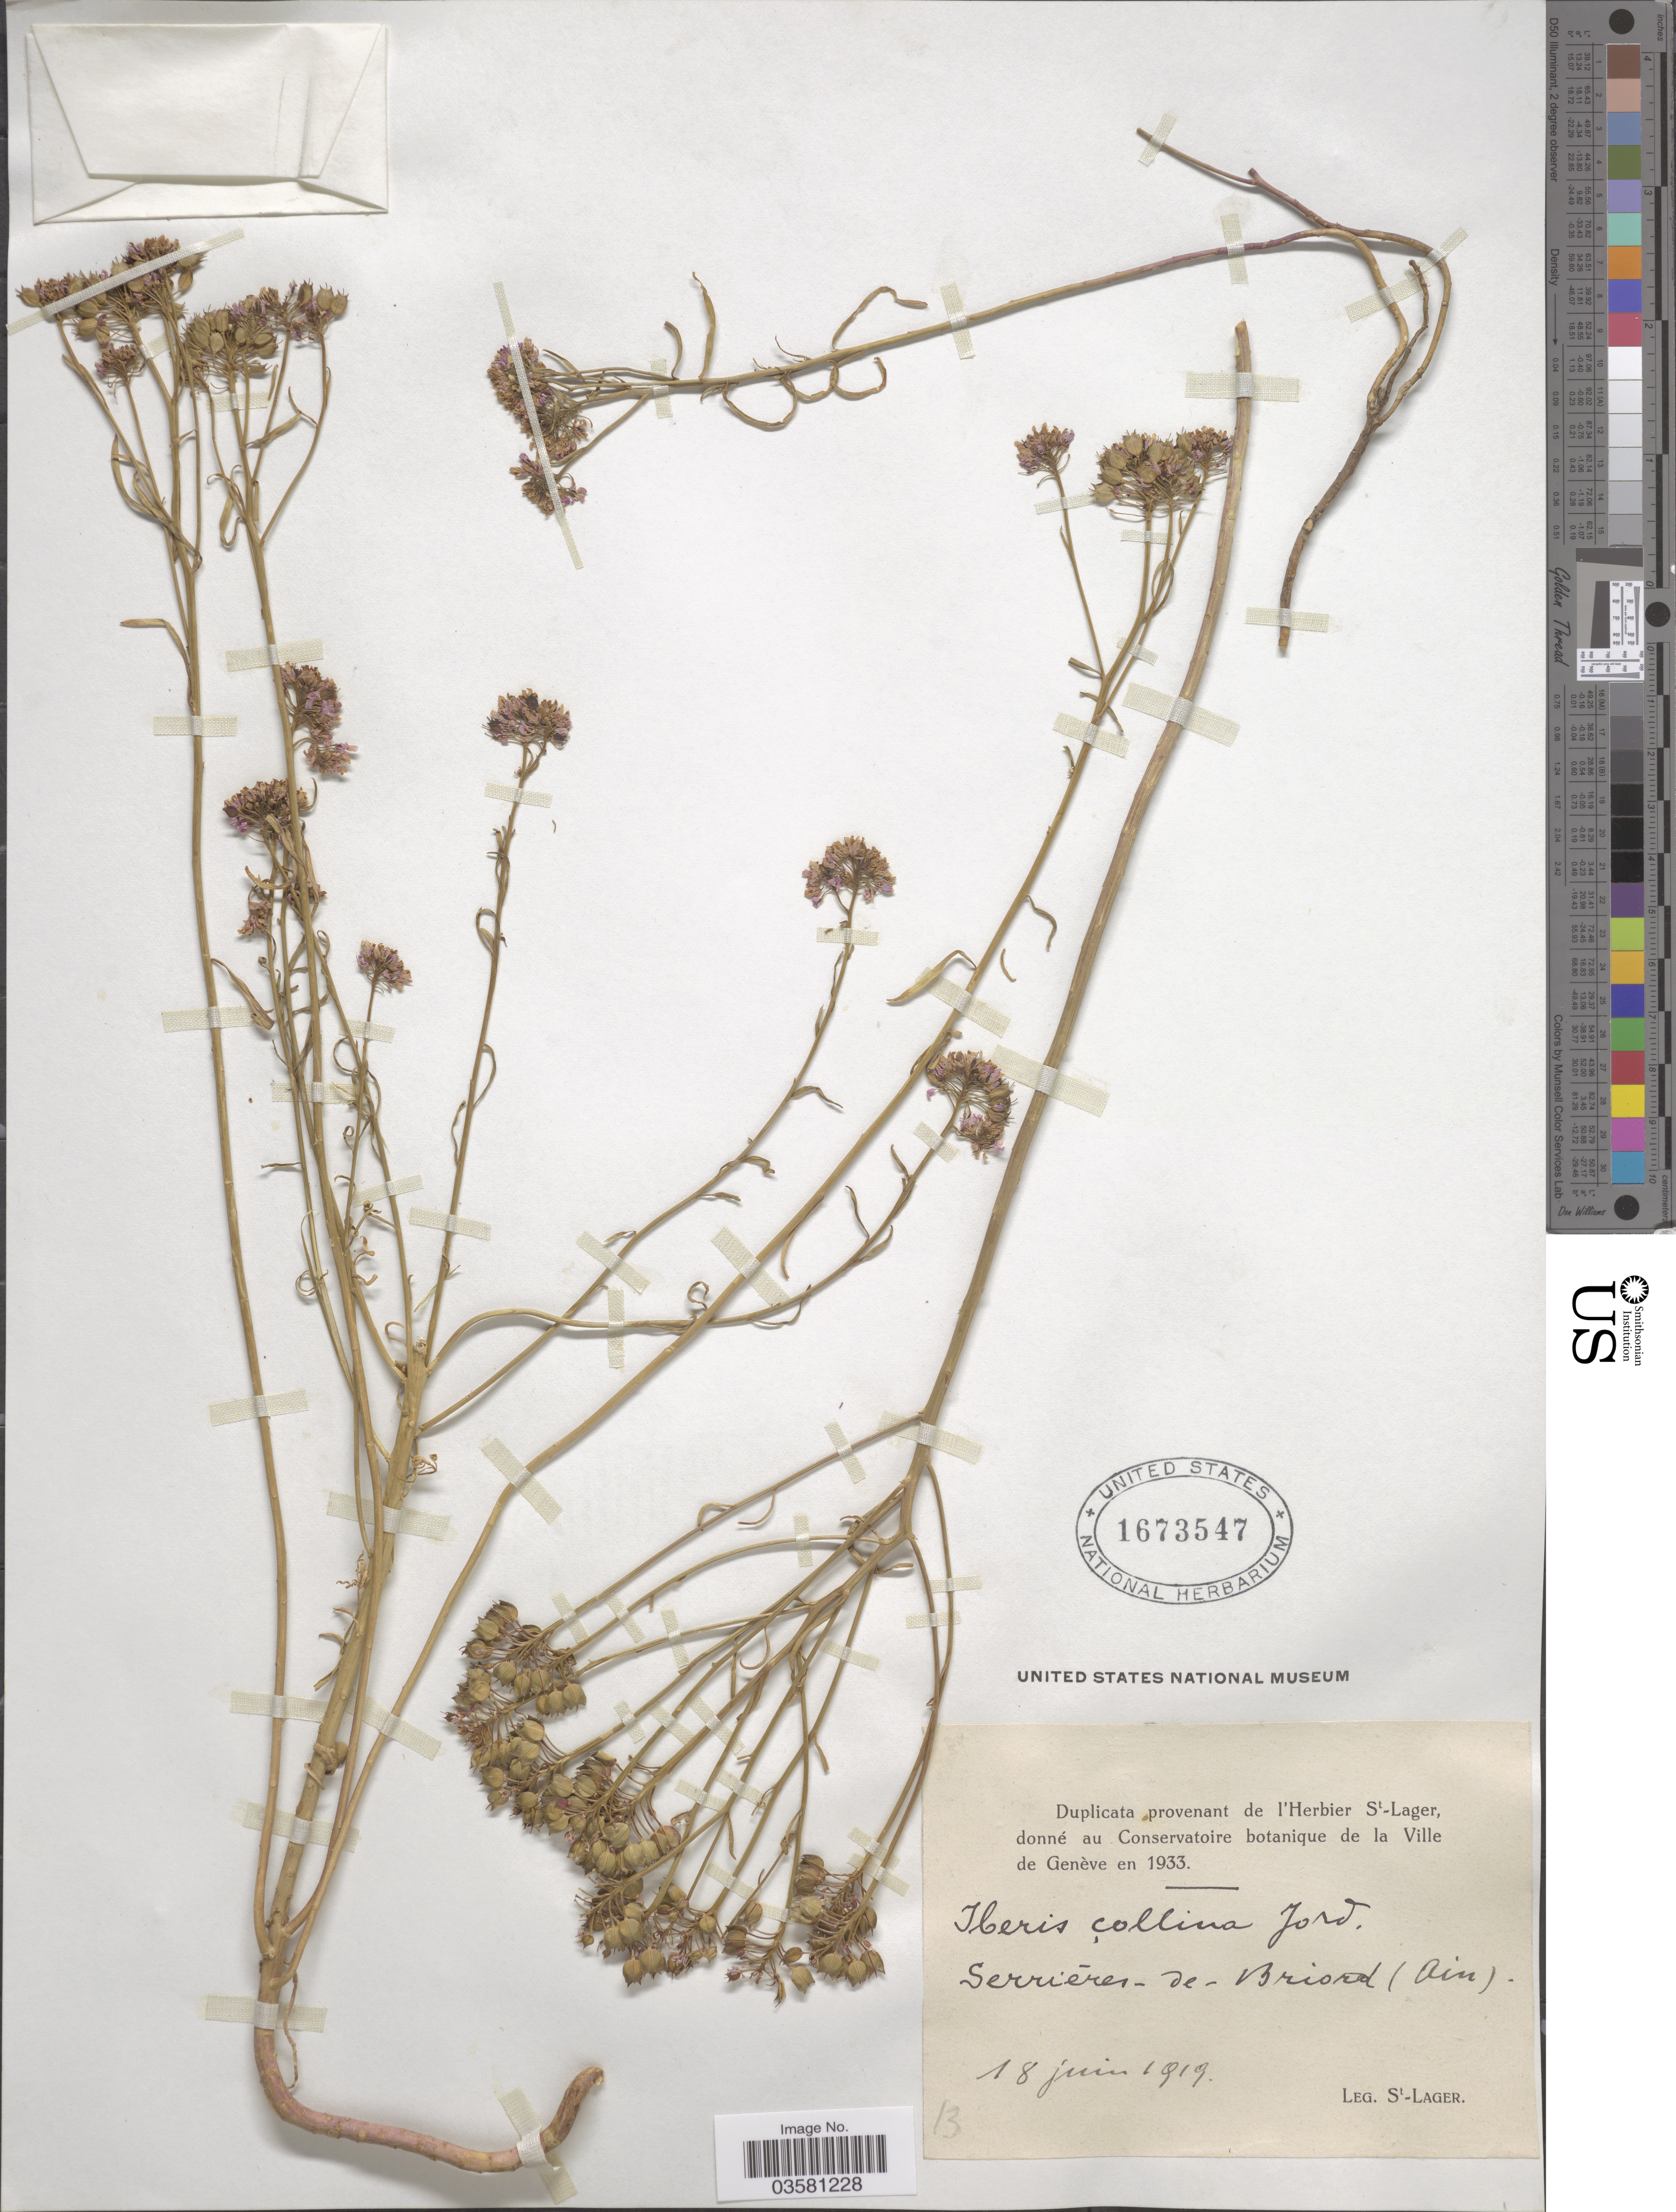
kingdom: Plantae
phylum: Tracheophyta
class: Magnoliopsida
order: Brassicales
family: Brassicaceae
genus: Iberis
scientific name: Iberis collina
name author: Jord.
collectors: -. St. Lager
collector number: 13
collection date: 1919-06-18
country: France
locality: Serriéres - de - Briord (Ain).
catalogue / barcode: US 1673547